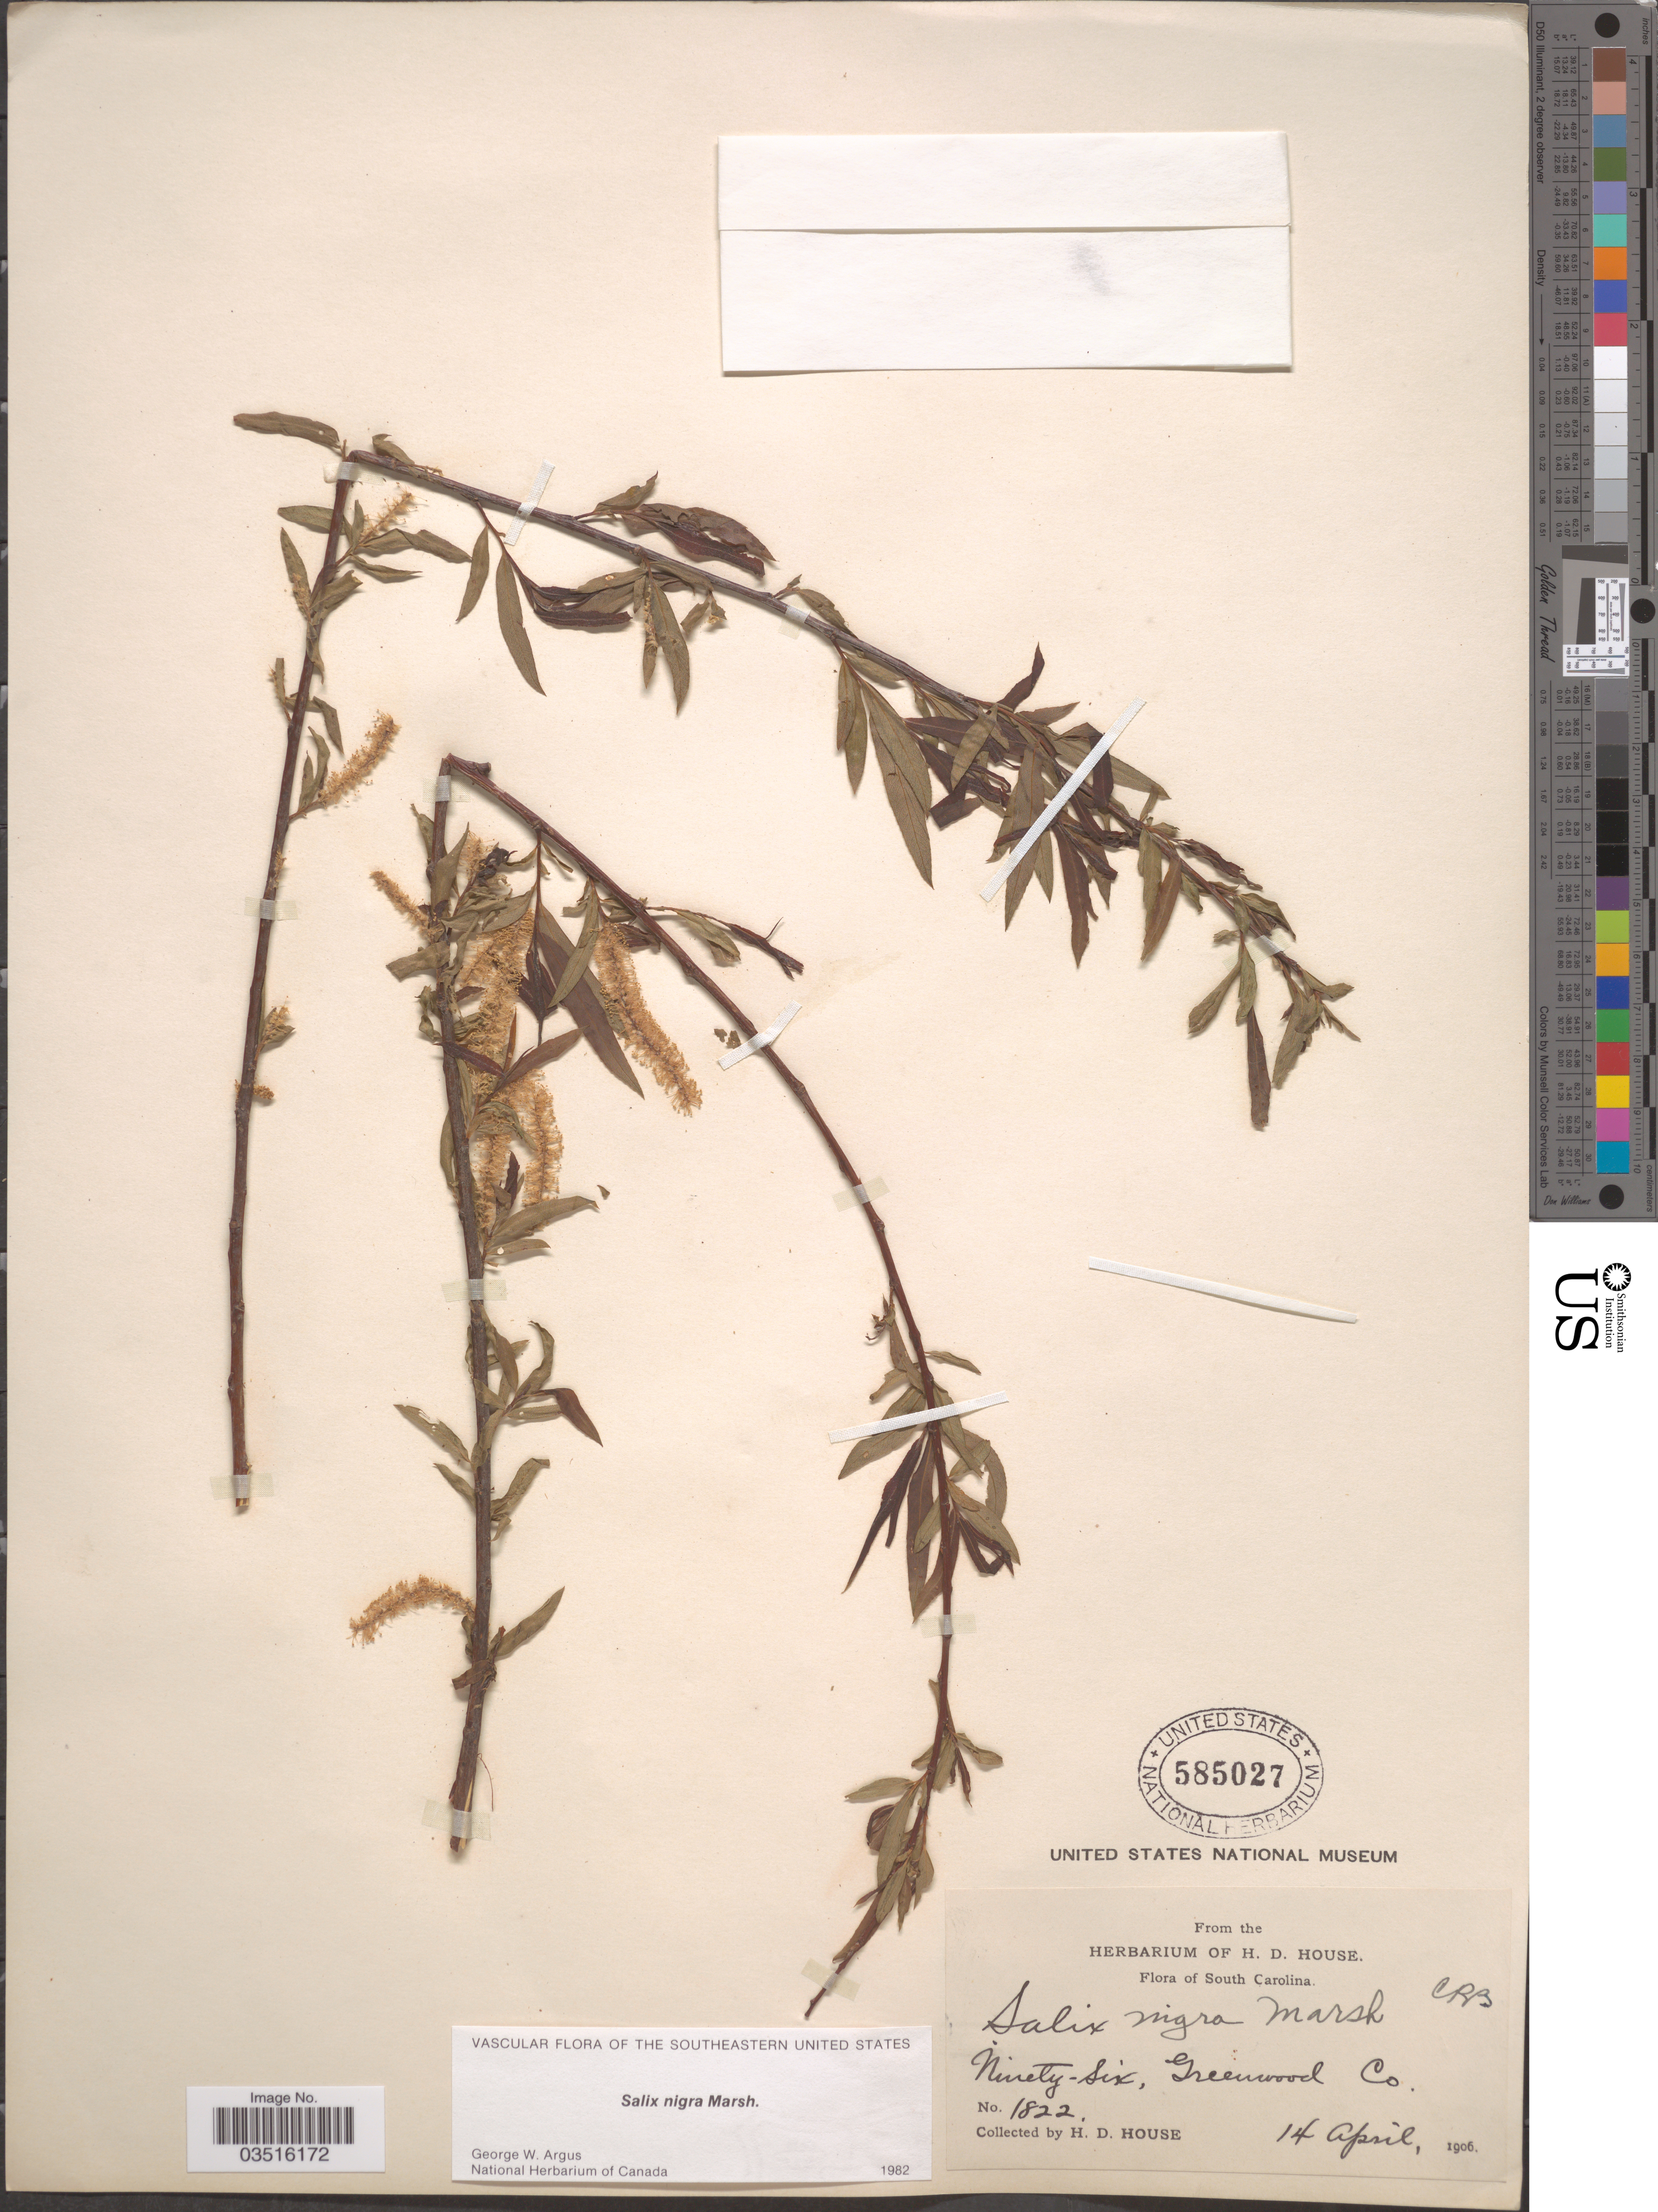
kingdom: Plantae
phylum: Tracheophyta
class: Magnoliopsida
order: Malpighiales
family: Salicaceae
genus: Salix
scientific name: Salix nigra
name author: Marshall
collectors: H. D. House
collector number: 1822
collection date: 1906-04-14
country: United States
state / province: South Carolina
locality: Ninety-Six, Greenwood Co.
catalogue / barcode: US 585027